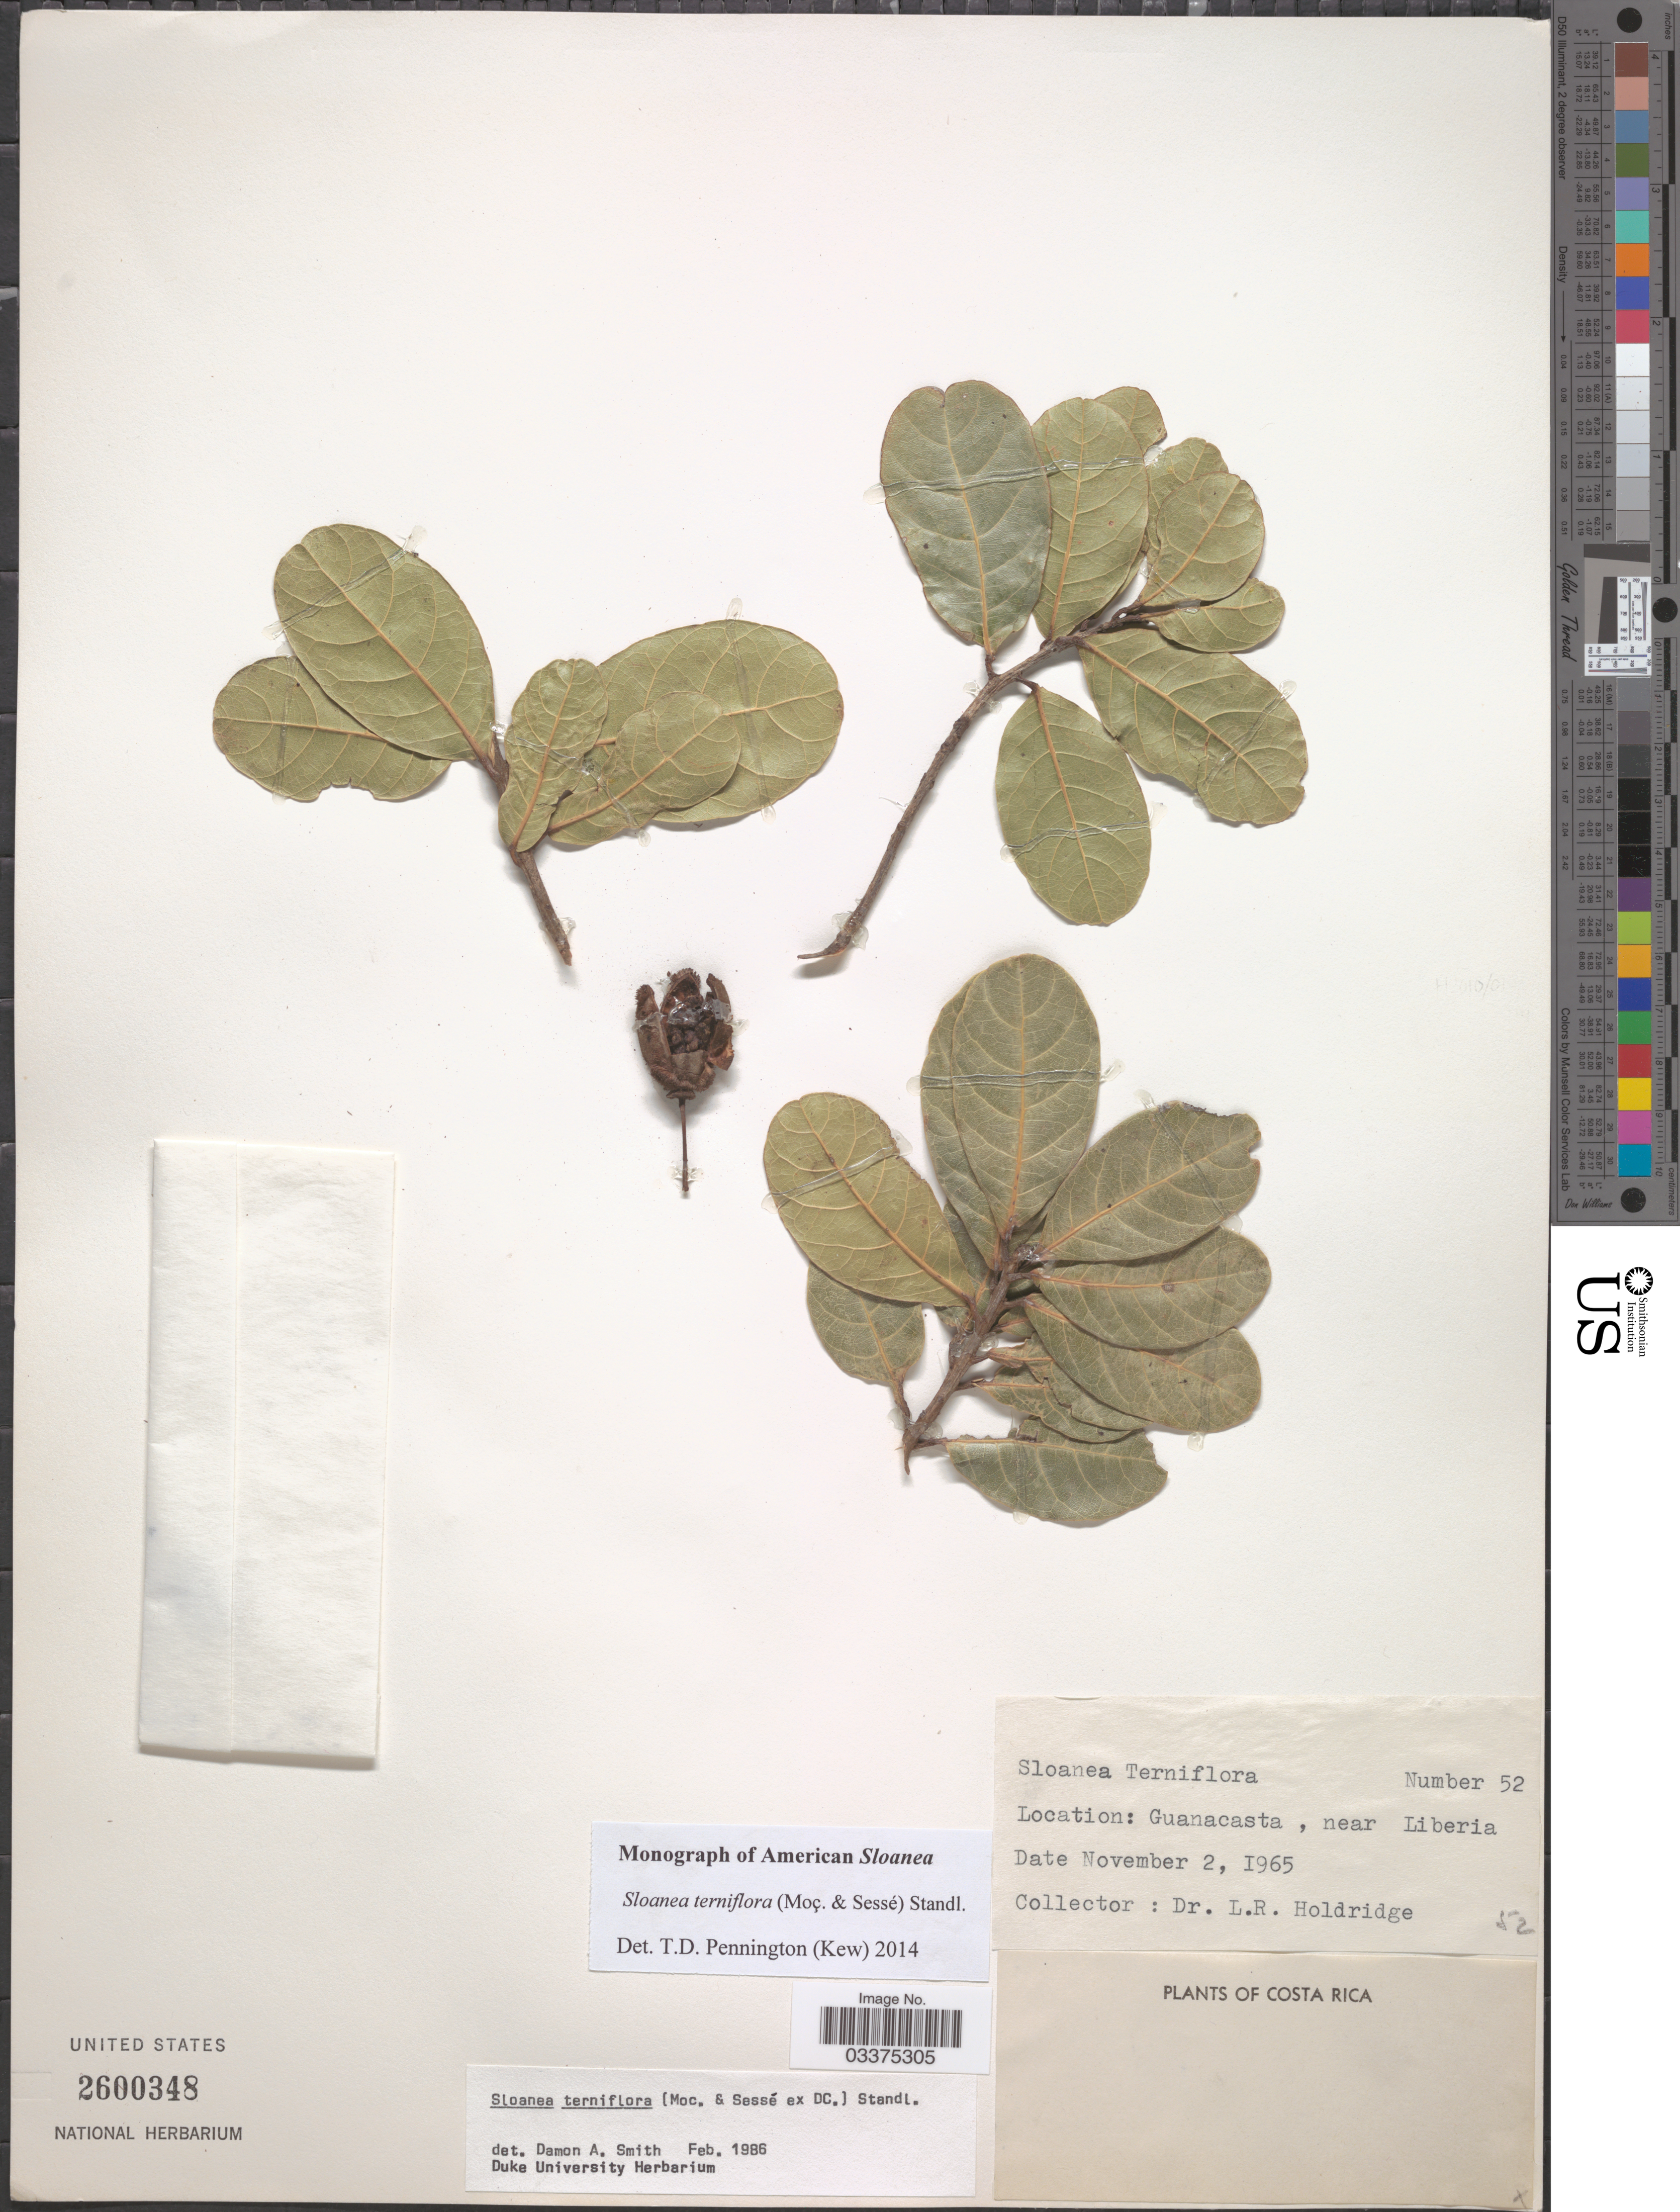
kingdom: Plantae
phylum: Tracheophyta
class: Magnoliopsida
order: Oxalidales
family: Elaeocarpaceae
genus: Sloanea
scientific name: Sloanea terniflora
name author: (Moc. & Sessé ex DC.) Standl.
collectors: L. Holdridge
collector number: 52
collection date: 1965-11-02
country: Costa Rica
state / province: Guanacaste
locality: Guanacasta, near Liberia.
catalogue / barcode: US 2600348